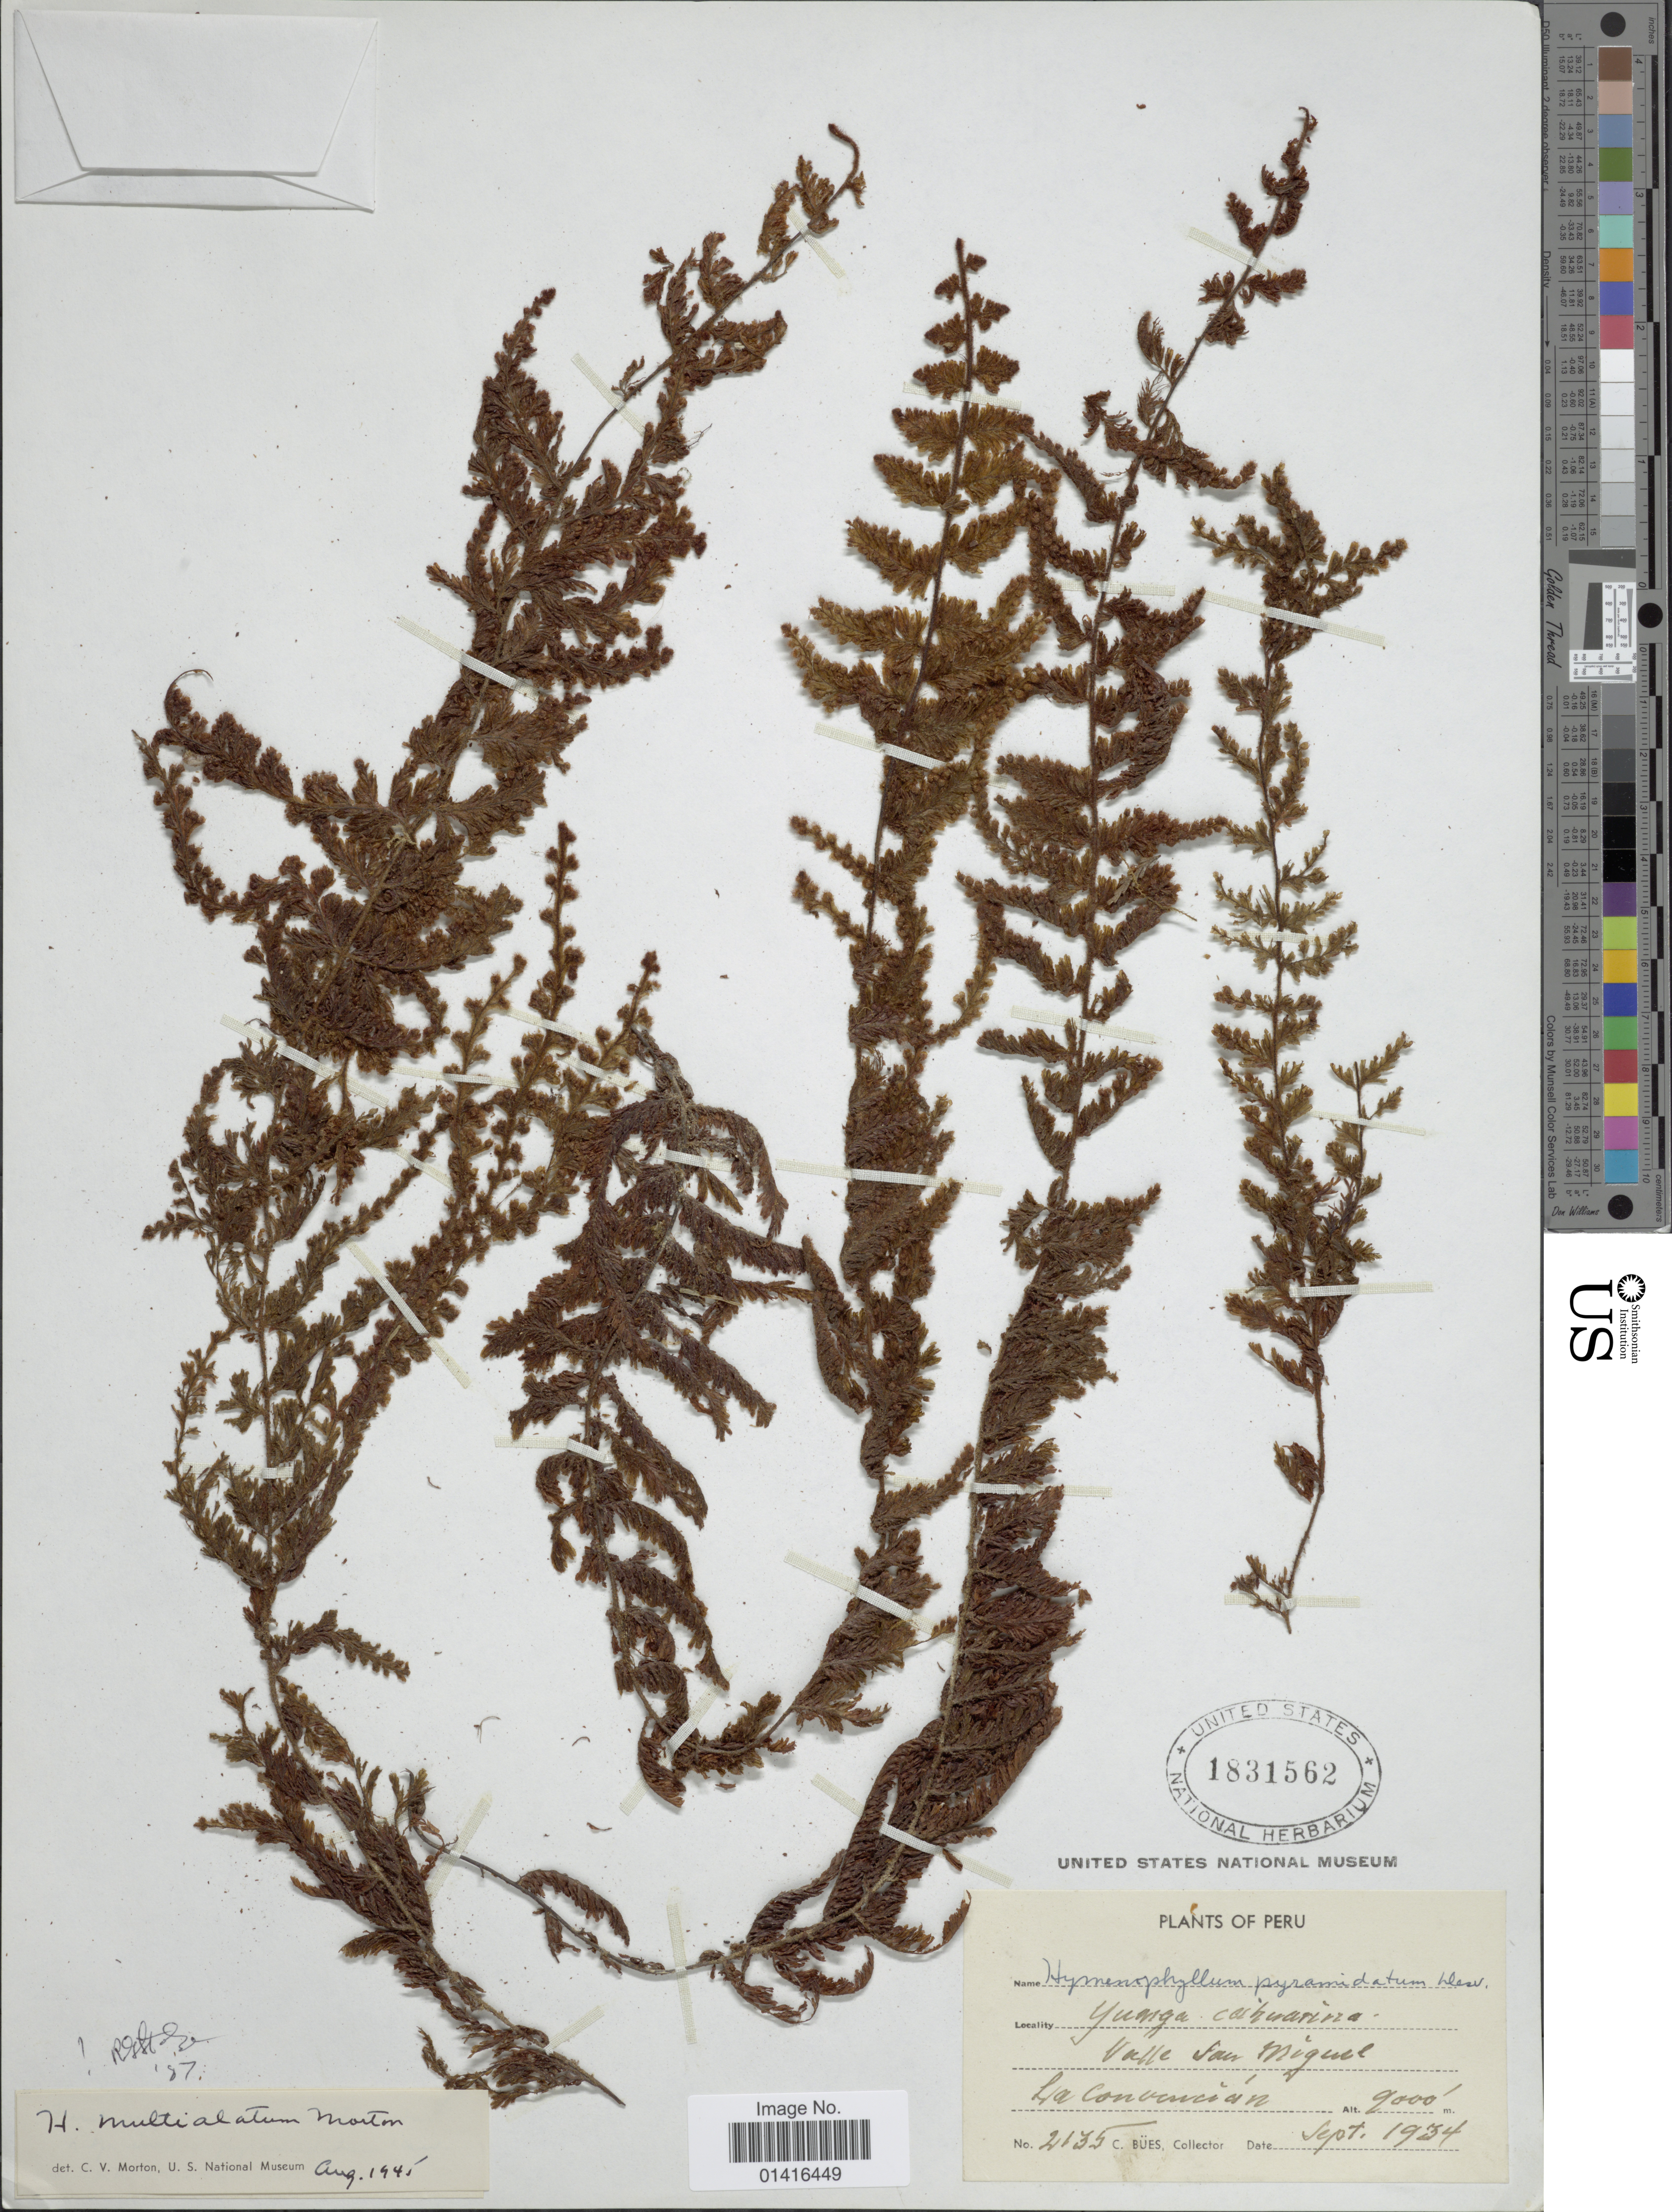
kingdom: Plantae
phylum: Tracheophyta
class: Polypodiopsida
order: Hymenophyllales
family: Hymenophyllaceae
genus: Hymenophyllum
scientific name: Hymenophyllum multialatum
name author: C.V. Morton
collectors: C. Bues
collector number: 2135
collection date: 1934-09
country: Peru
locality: Yunga cahuarina, Valle San Miguel. La Convención.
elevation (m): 2743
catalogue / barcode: US 1831562